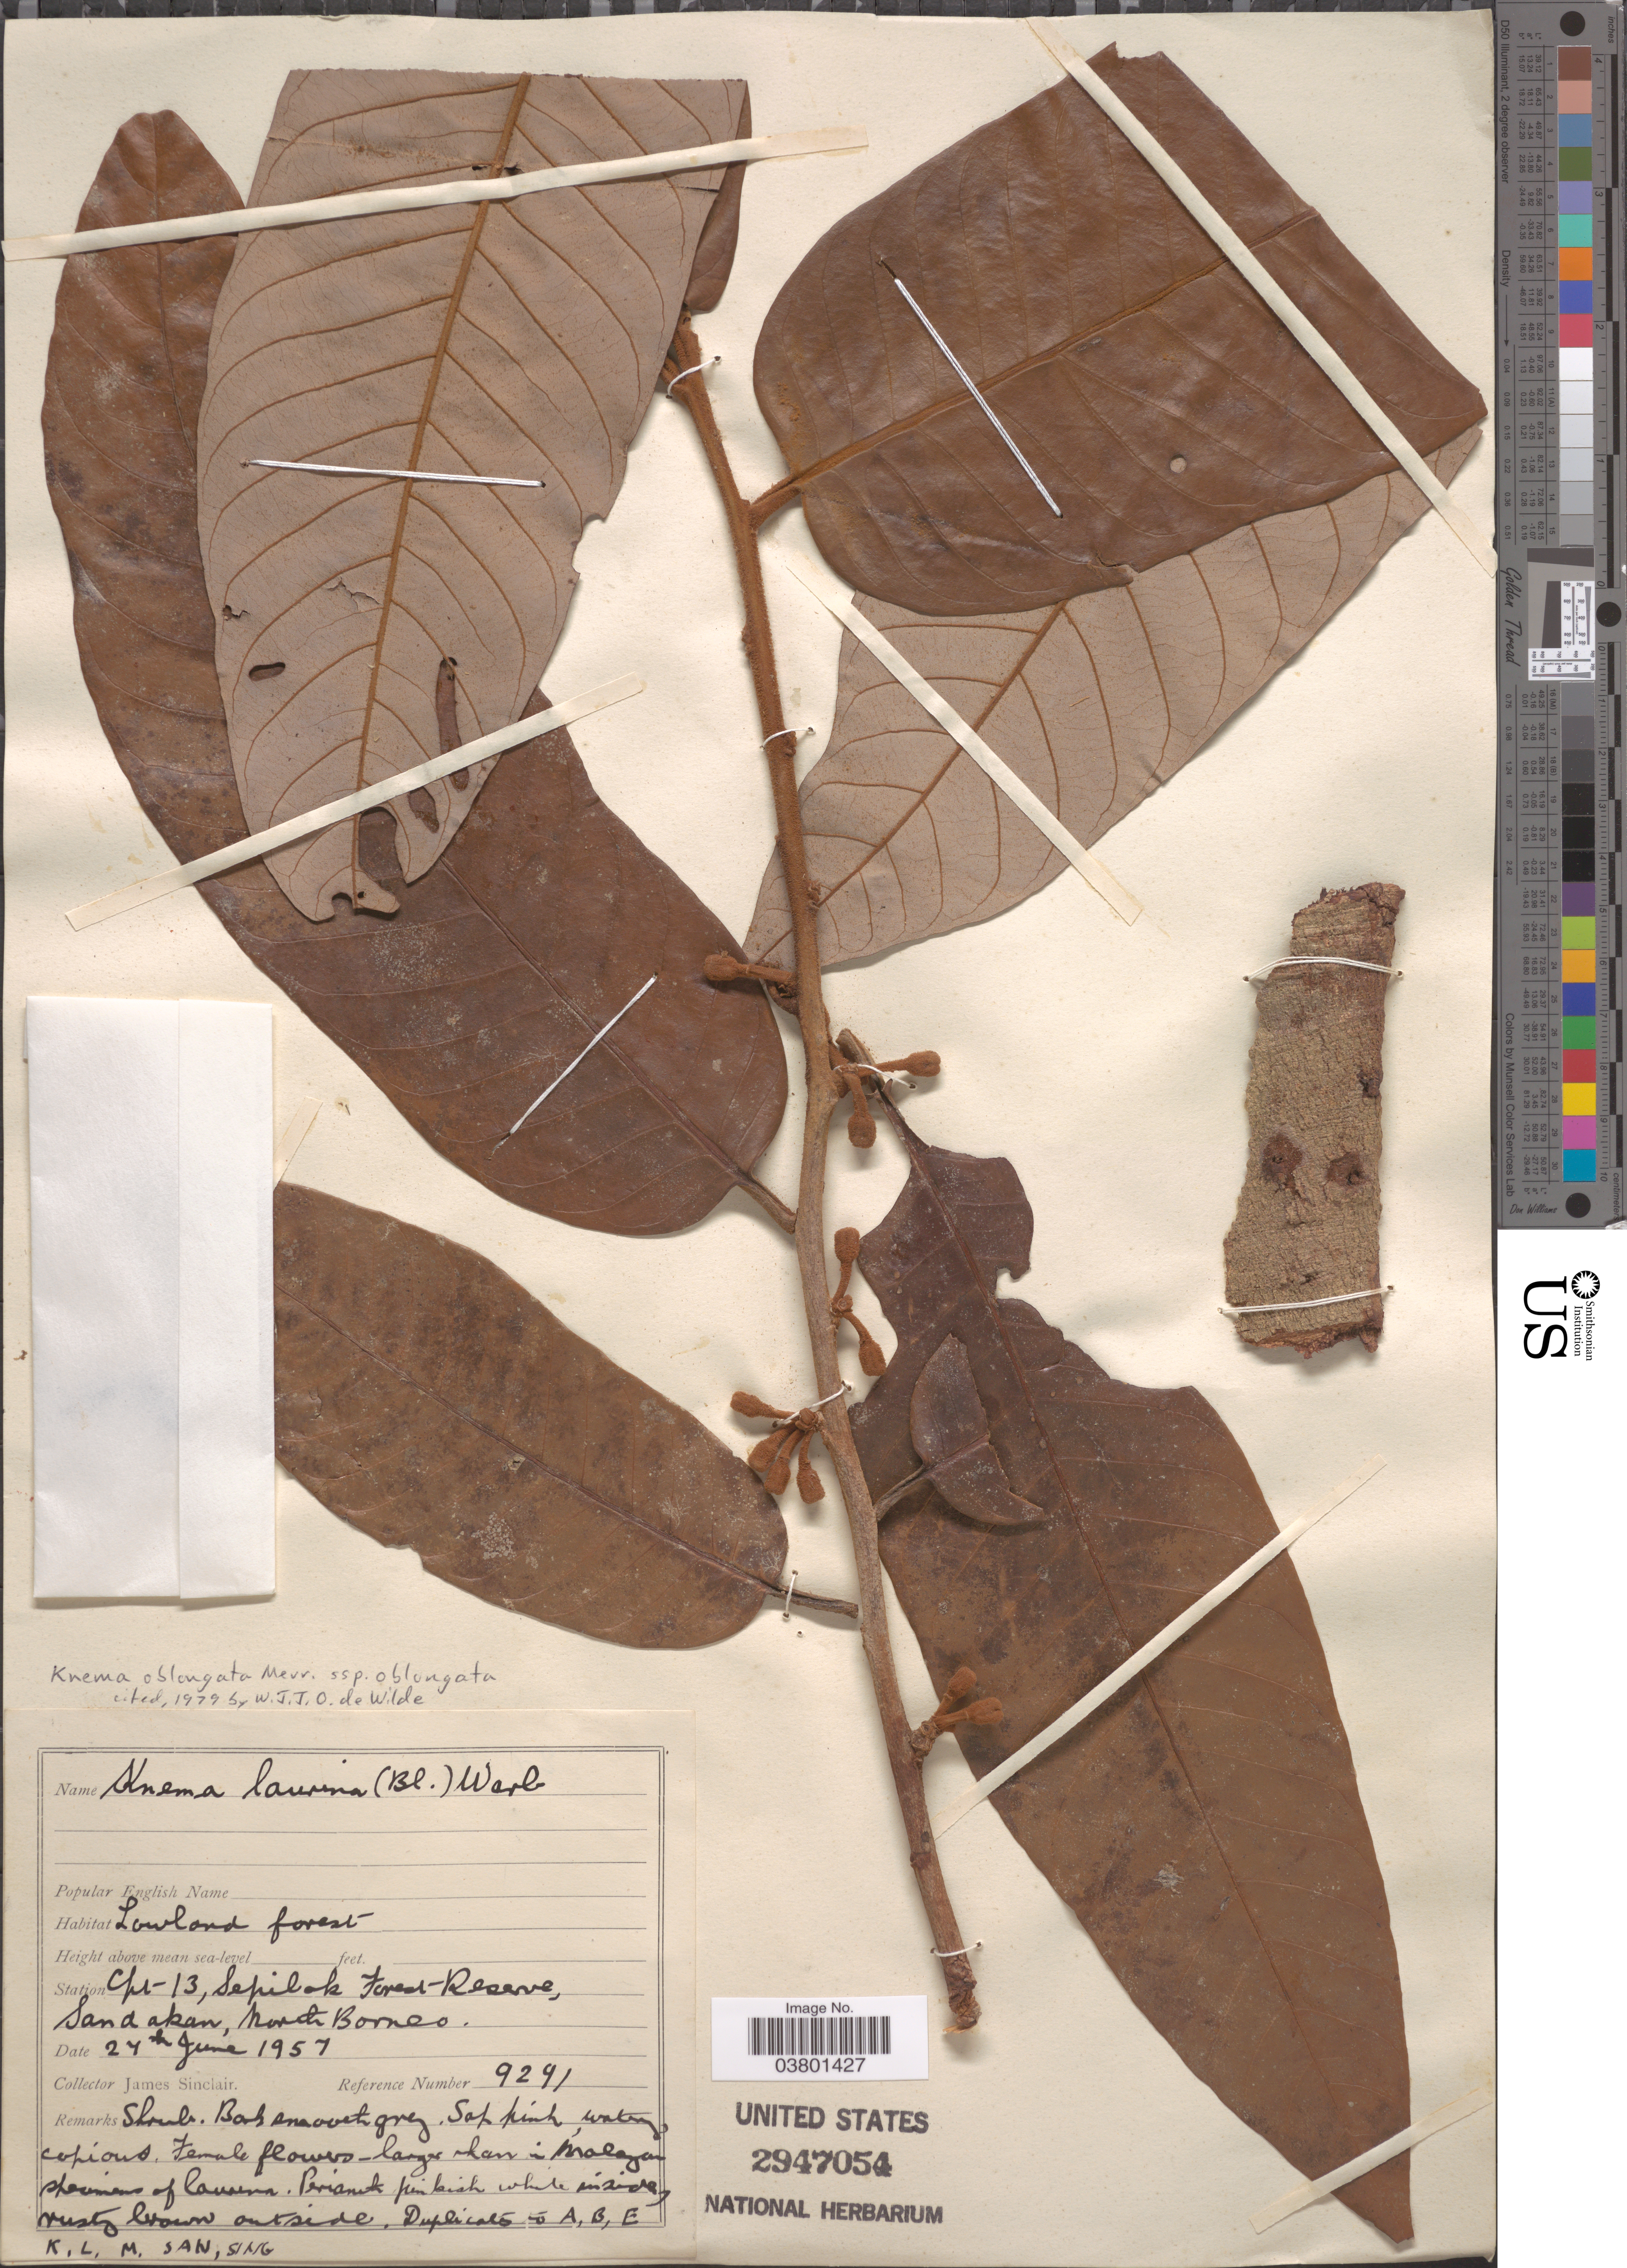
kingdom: Plantae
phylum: Tracheophyta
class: Magnoliopsida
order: Magnoliales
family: Myristicaceae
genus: Knema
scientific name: Knema oblongata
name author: Merr.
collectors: J. Sinclair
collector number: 9291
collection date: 1957-06-24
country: Malaysia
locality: Station Cpt 13, Sepilok Forest Reserve, Sandakan, North Borneo.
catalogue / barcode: US 2947054